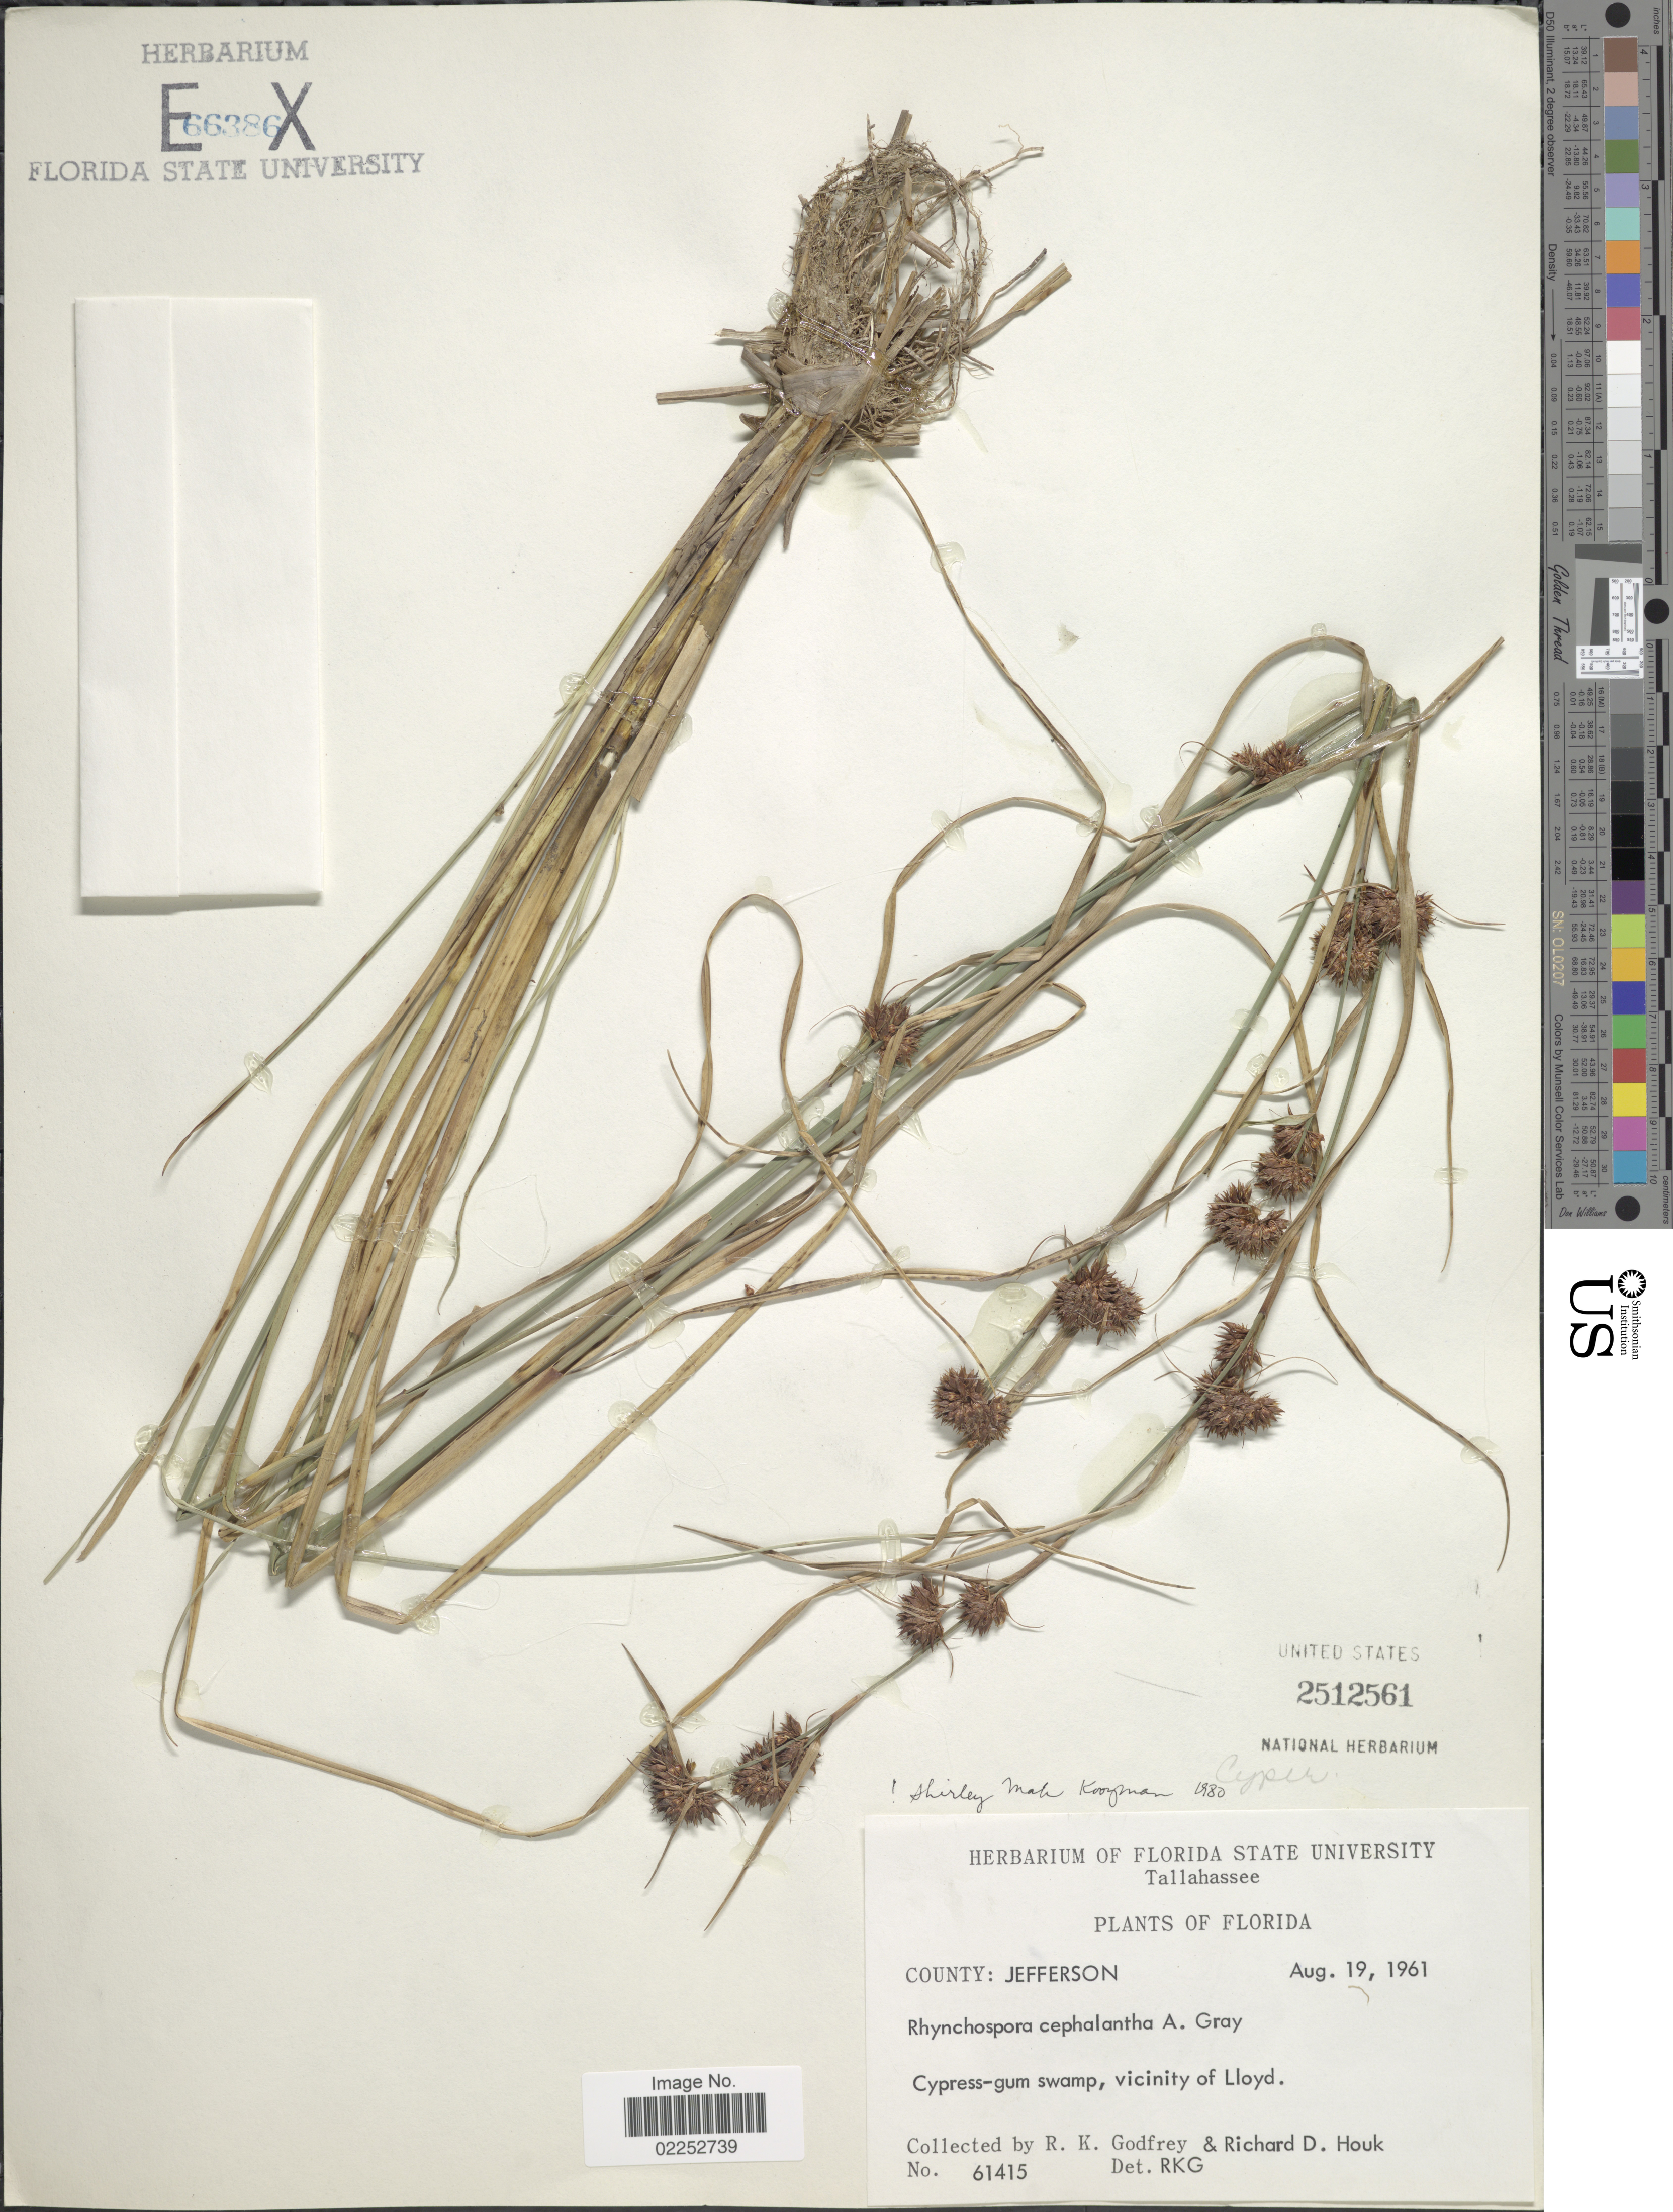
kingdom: Plantae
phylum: Tracheophyta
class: Liliopsida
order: Poales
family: Cyperaceae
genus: Rhynchospora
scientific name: Rhynchospora cephalantha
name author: A. Gray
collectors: R. K. Godfrey & R. Houk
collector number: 61415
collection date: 1961-08-19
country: United States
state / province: Florida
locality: County: Jefferson. vicinity of Lloyd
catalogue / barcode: US 2512561